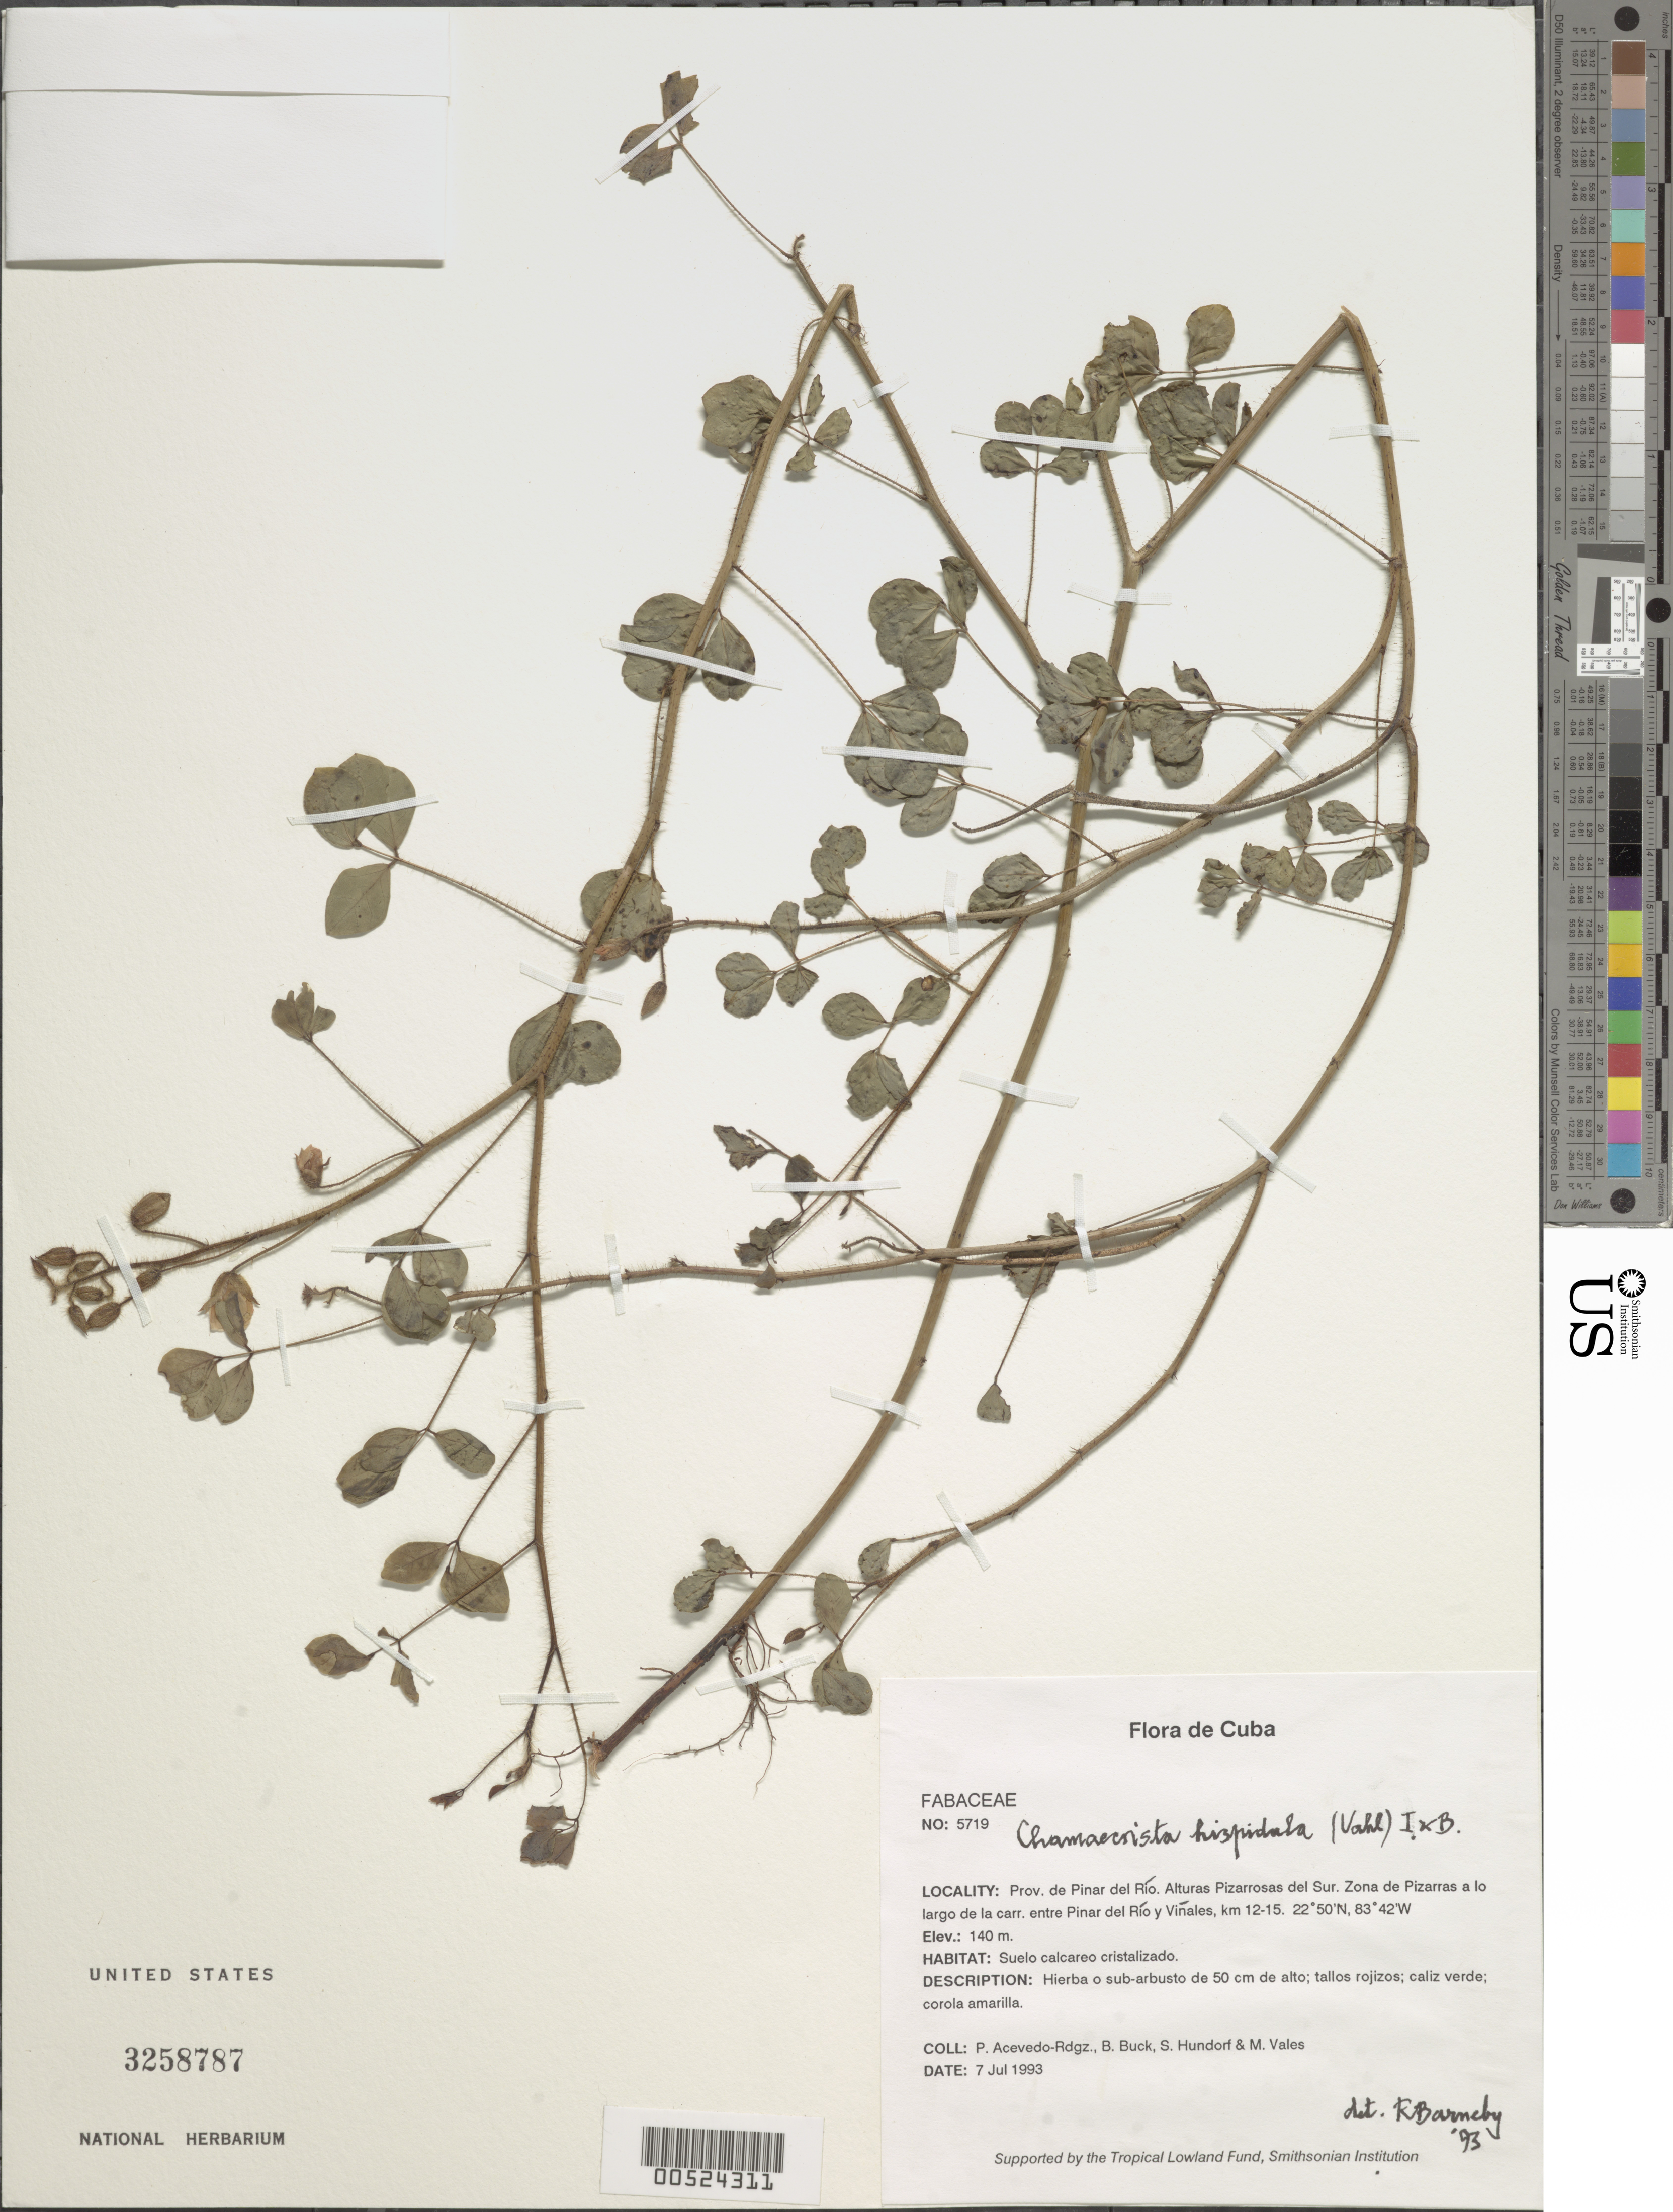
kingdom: Plantae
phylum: Tracheophyta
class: Magnoliopsida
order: Fabales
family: Fabaceae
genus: Chamaecrista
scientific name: Chamaecrista hispidula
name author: (Vahl) H.S. Irwin & Barneby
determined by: Barneby, Rupert C., (NY)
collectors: P. Acevedo-Rodr., B. Buck, S. Hundorf & M. Vales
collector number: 5719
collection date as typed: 07 Jul 1993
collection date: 1993-07-07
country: Cuba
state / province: Pinar del Rio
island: Cuba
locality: Prov de Pinar del Río Alturas Pizarrosas del Sur Zona de Pizarras a lo largo de la carr entre Pinar del Río y Viñales, km 12-15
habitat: Suelo calcareo cristalizado.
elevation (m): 140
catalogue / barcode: US 3258787